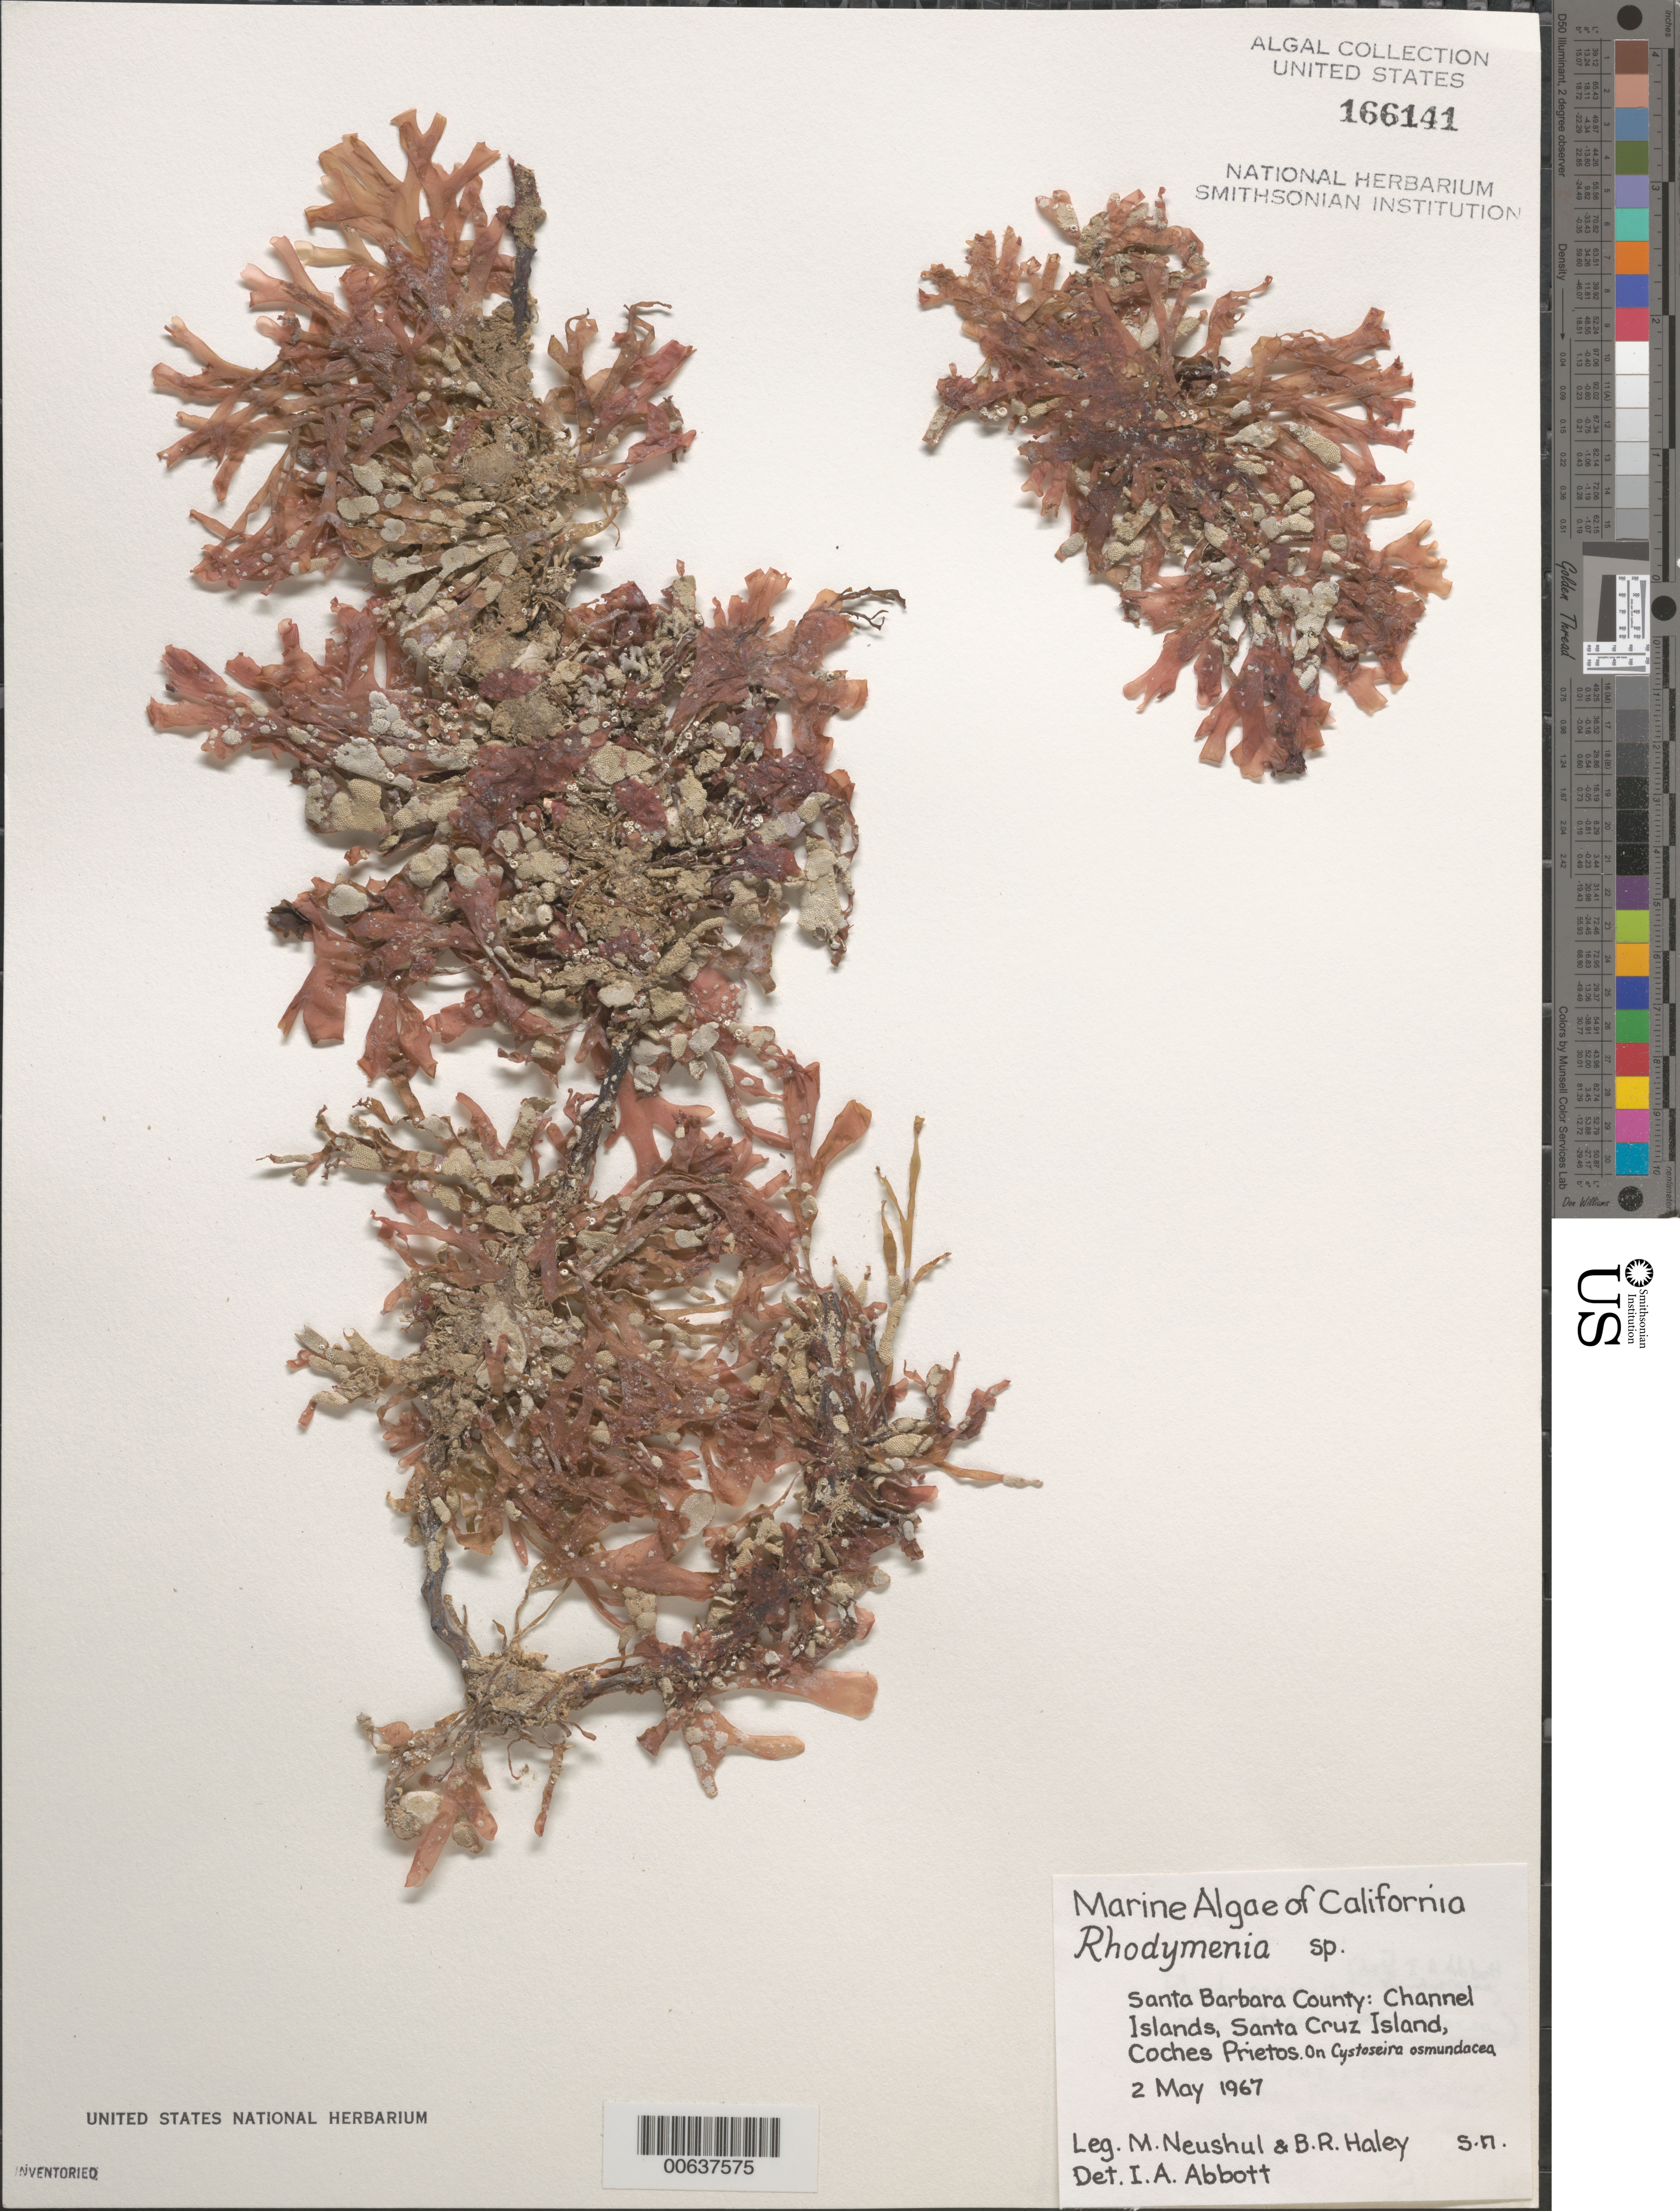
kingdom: Plantae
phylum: Rhodophyta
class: Florideophyceae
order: Rhodymeniales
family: Rhodymeniaceae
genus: Rhodymenia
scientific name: Rhodymenia sp.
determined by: Abbott, Isabella A.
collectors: M. Neushul & B. Haley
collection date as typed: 02 May 1967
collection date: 1967-05-02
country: United States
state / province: California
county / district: Santa Barbara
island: Santa Cruz Island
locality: Coches Prietos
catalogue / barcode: US 166141